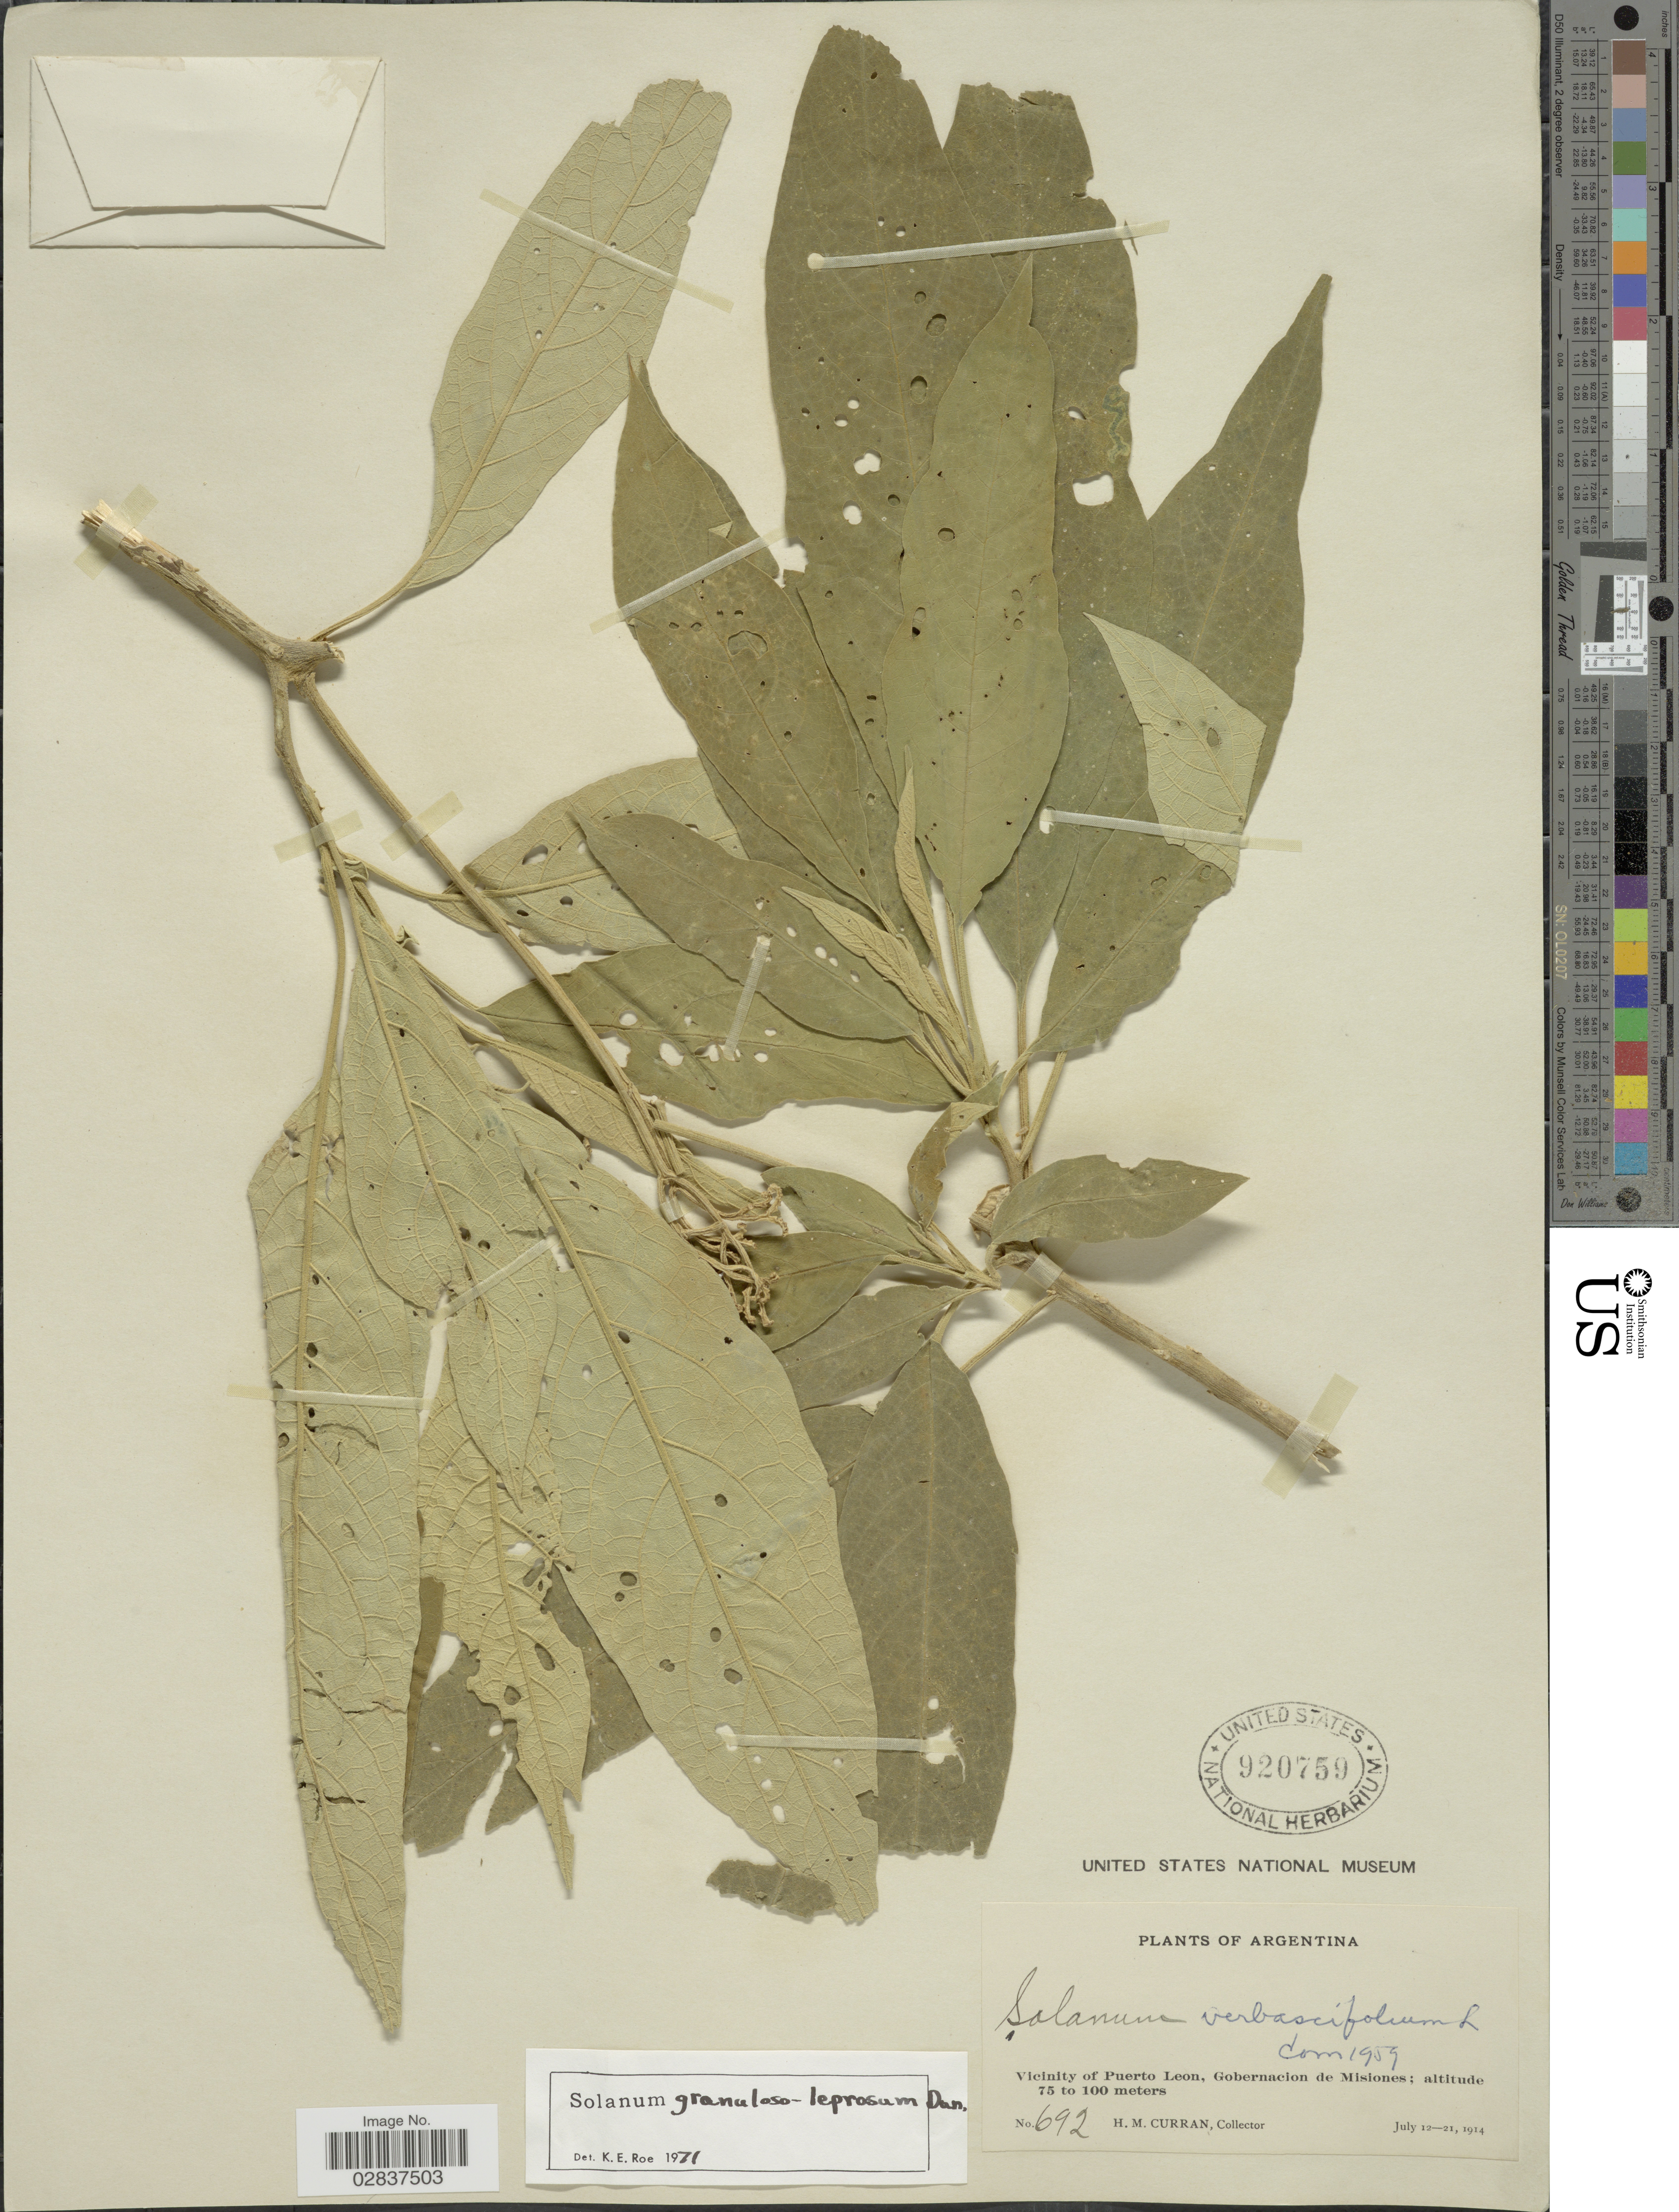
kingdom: Plantae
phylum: Tracheophyta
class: Magnoliopsida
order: Solanales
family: Solanaceae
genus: Solanum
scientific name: Solanum granuloso-leprosum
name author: Dunal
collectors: H. M. Curran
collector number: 692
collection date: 1914-07-12/1914-07-21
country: Argentina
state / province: Misiones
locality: Vicinity of Puerto Leon, Gobernacion de Misiones.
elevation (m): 75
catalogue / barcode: US 920759